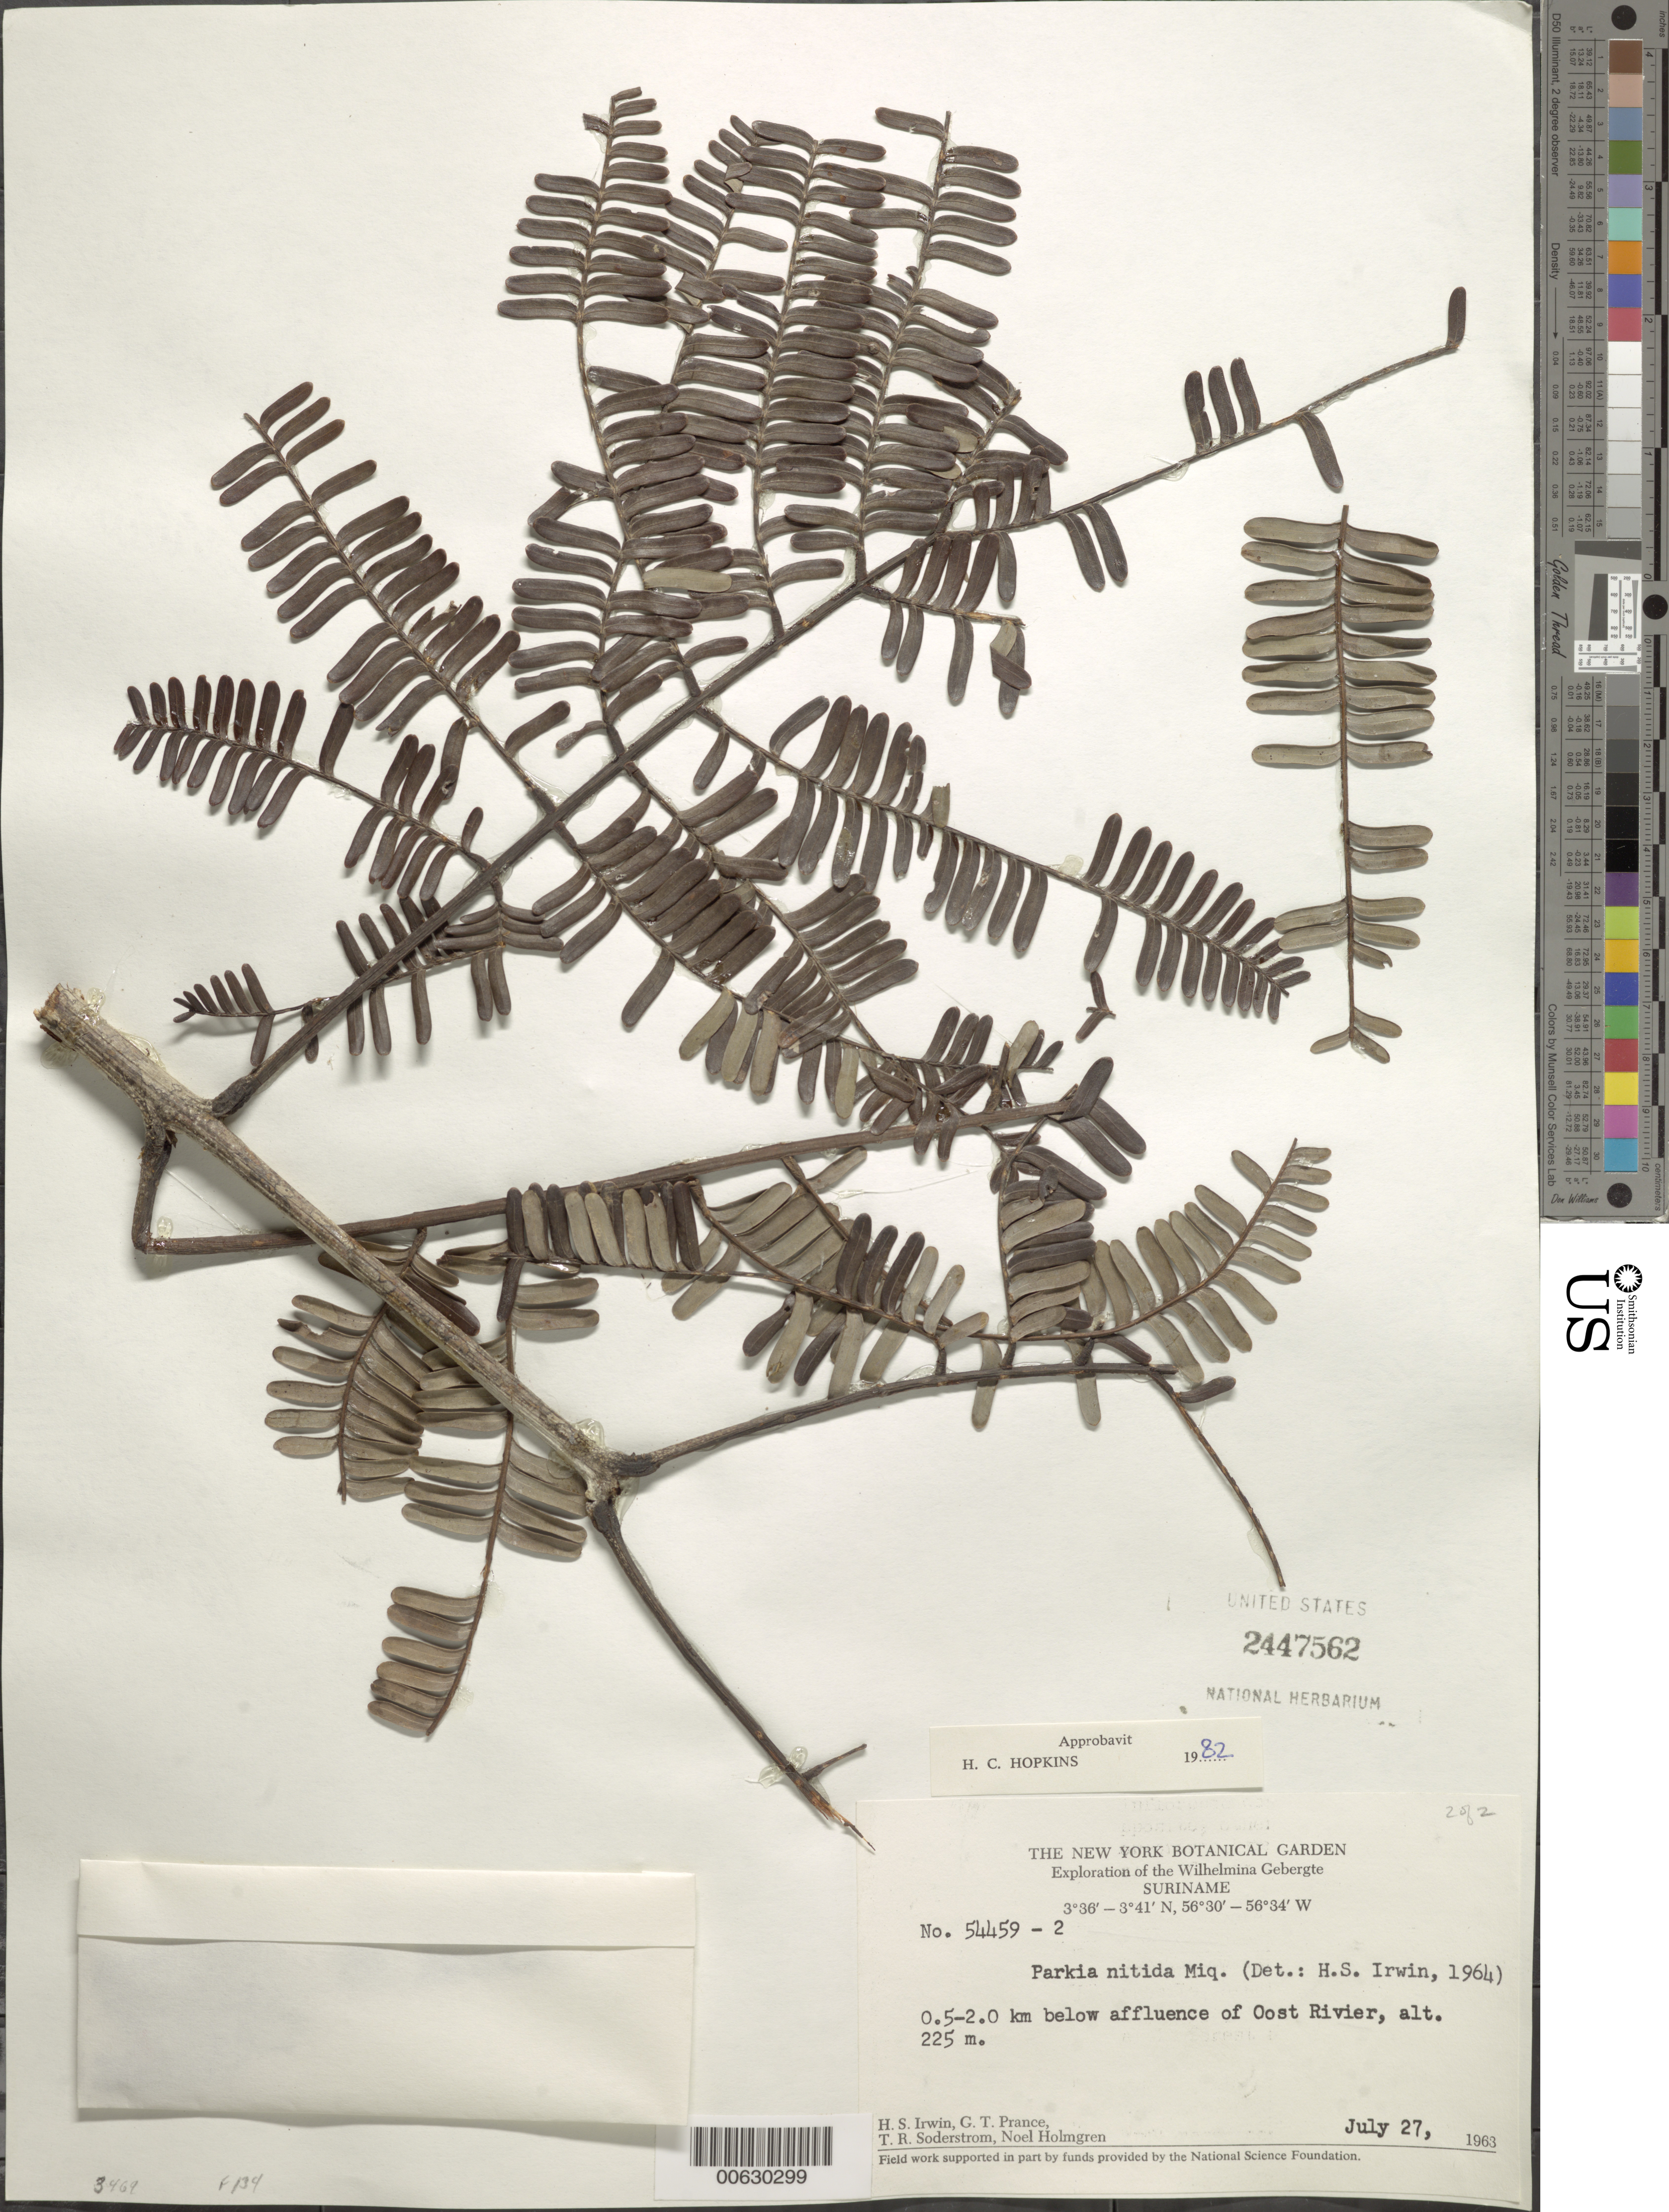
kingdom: Plantae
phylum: Tracheophyta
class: Magnoliopsida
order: Fabales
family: Fabaceae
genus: Parkia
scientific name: Parkia nitida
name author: Miq.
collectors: H. Irwin, G. T. Prance, T. R. Soderstrom & N. H. Holmgren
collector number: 54459-2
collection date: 1963-07-27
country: Suriname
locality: Wilhelmina Gebergte, Suriname. 0.5-2.0 km below affluence of Oost River.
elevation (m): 225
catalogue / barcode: US 2447562